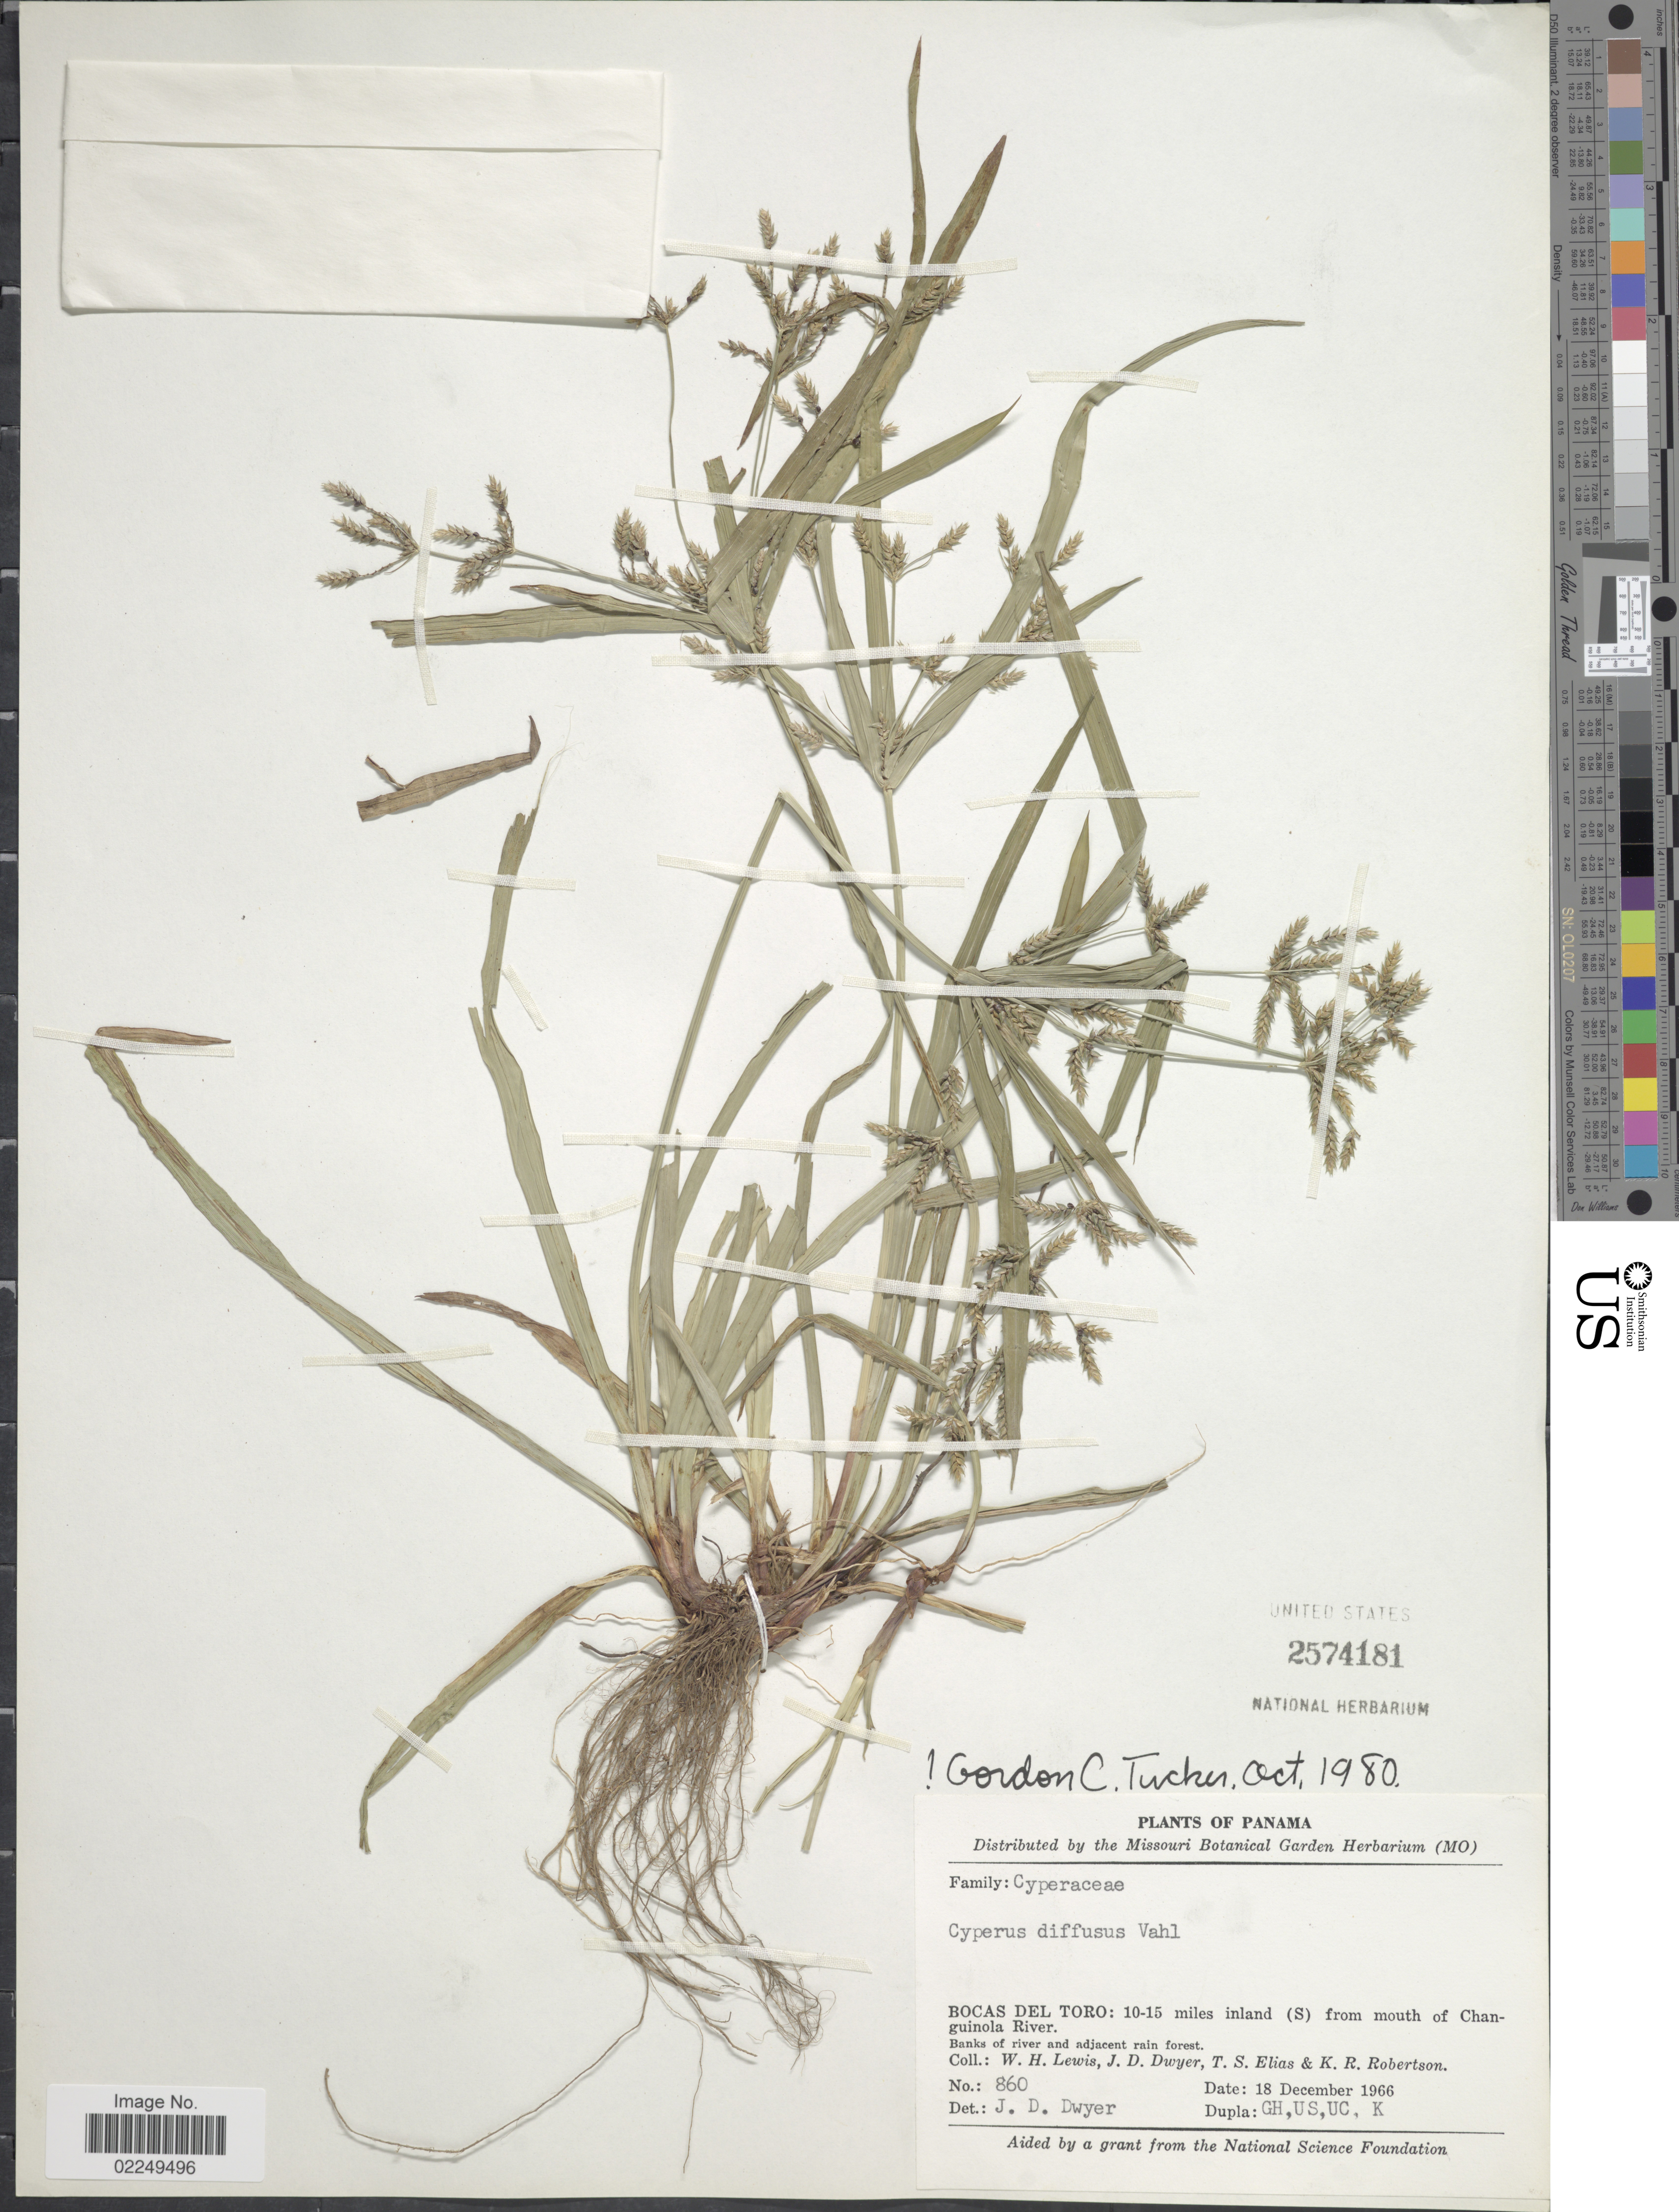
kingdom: Plantae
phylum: Tracheophyta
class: Liliopsida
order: Poales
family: Cyperaceae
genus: Cyperus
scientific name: Cyperus laxus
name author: Lam.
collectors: W. H. Lewis, J. D. Dwyer, T. S. Elias & K. Robertson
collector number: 860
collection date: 1966-12-18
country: Panama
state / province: Bocas del Toro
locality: Bocas del Toro: 10-15 miles inland (S) from mouth of Changuinola River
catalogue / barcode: US 2574181